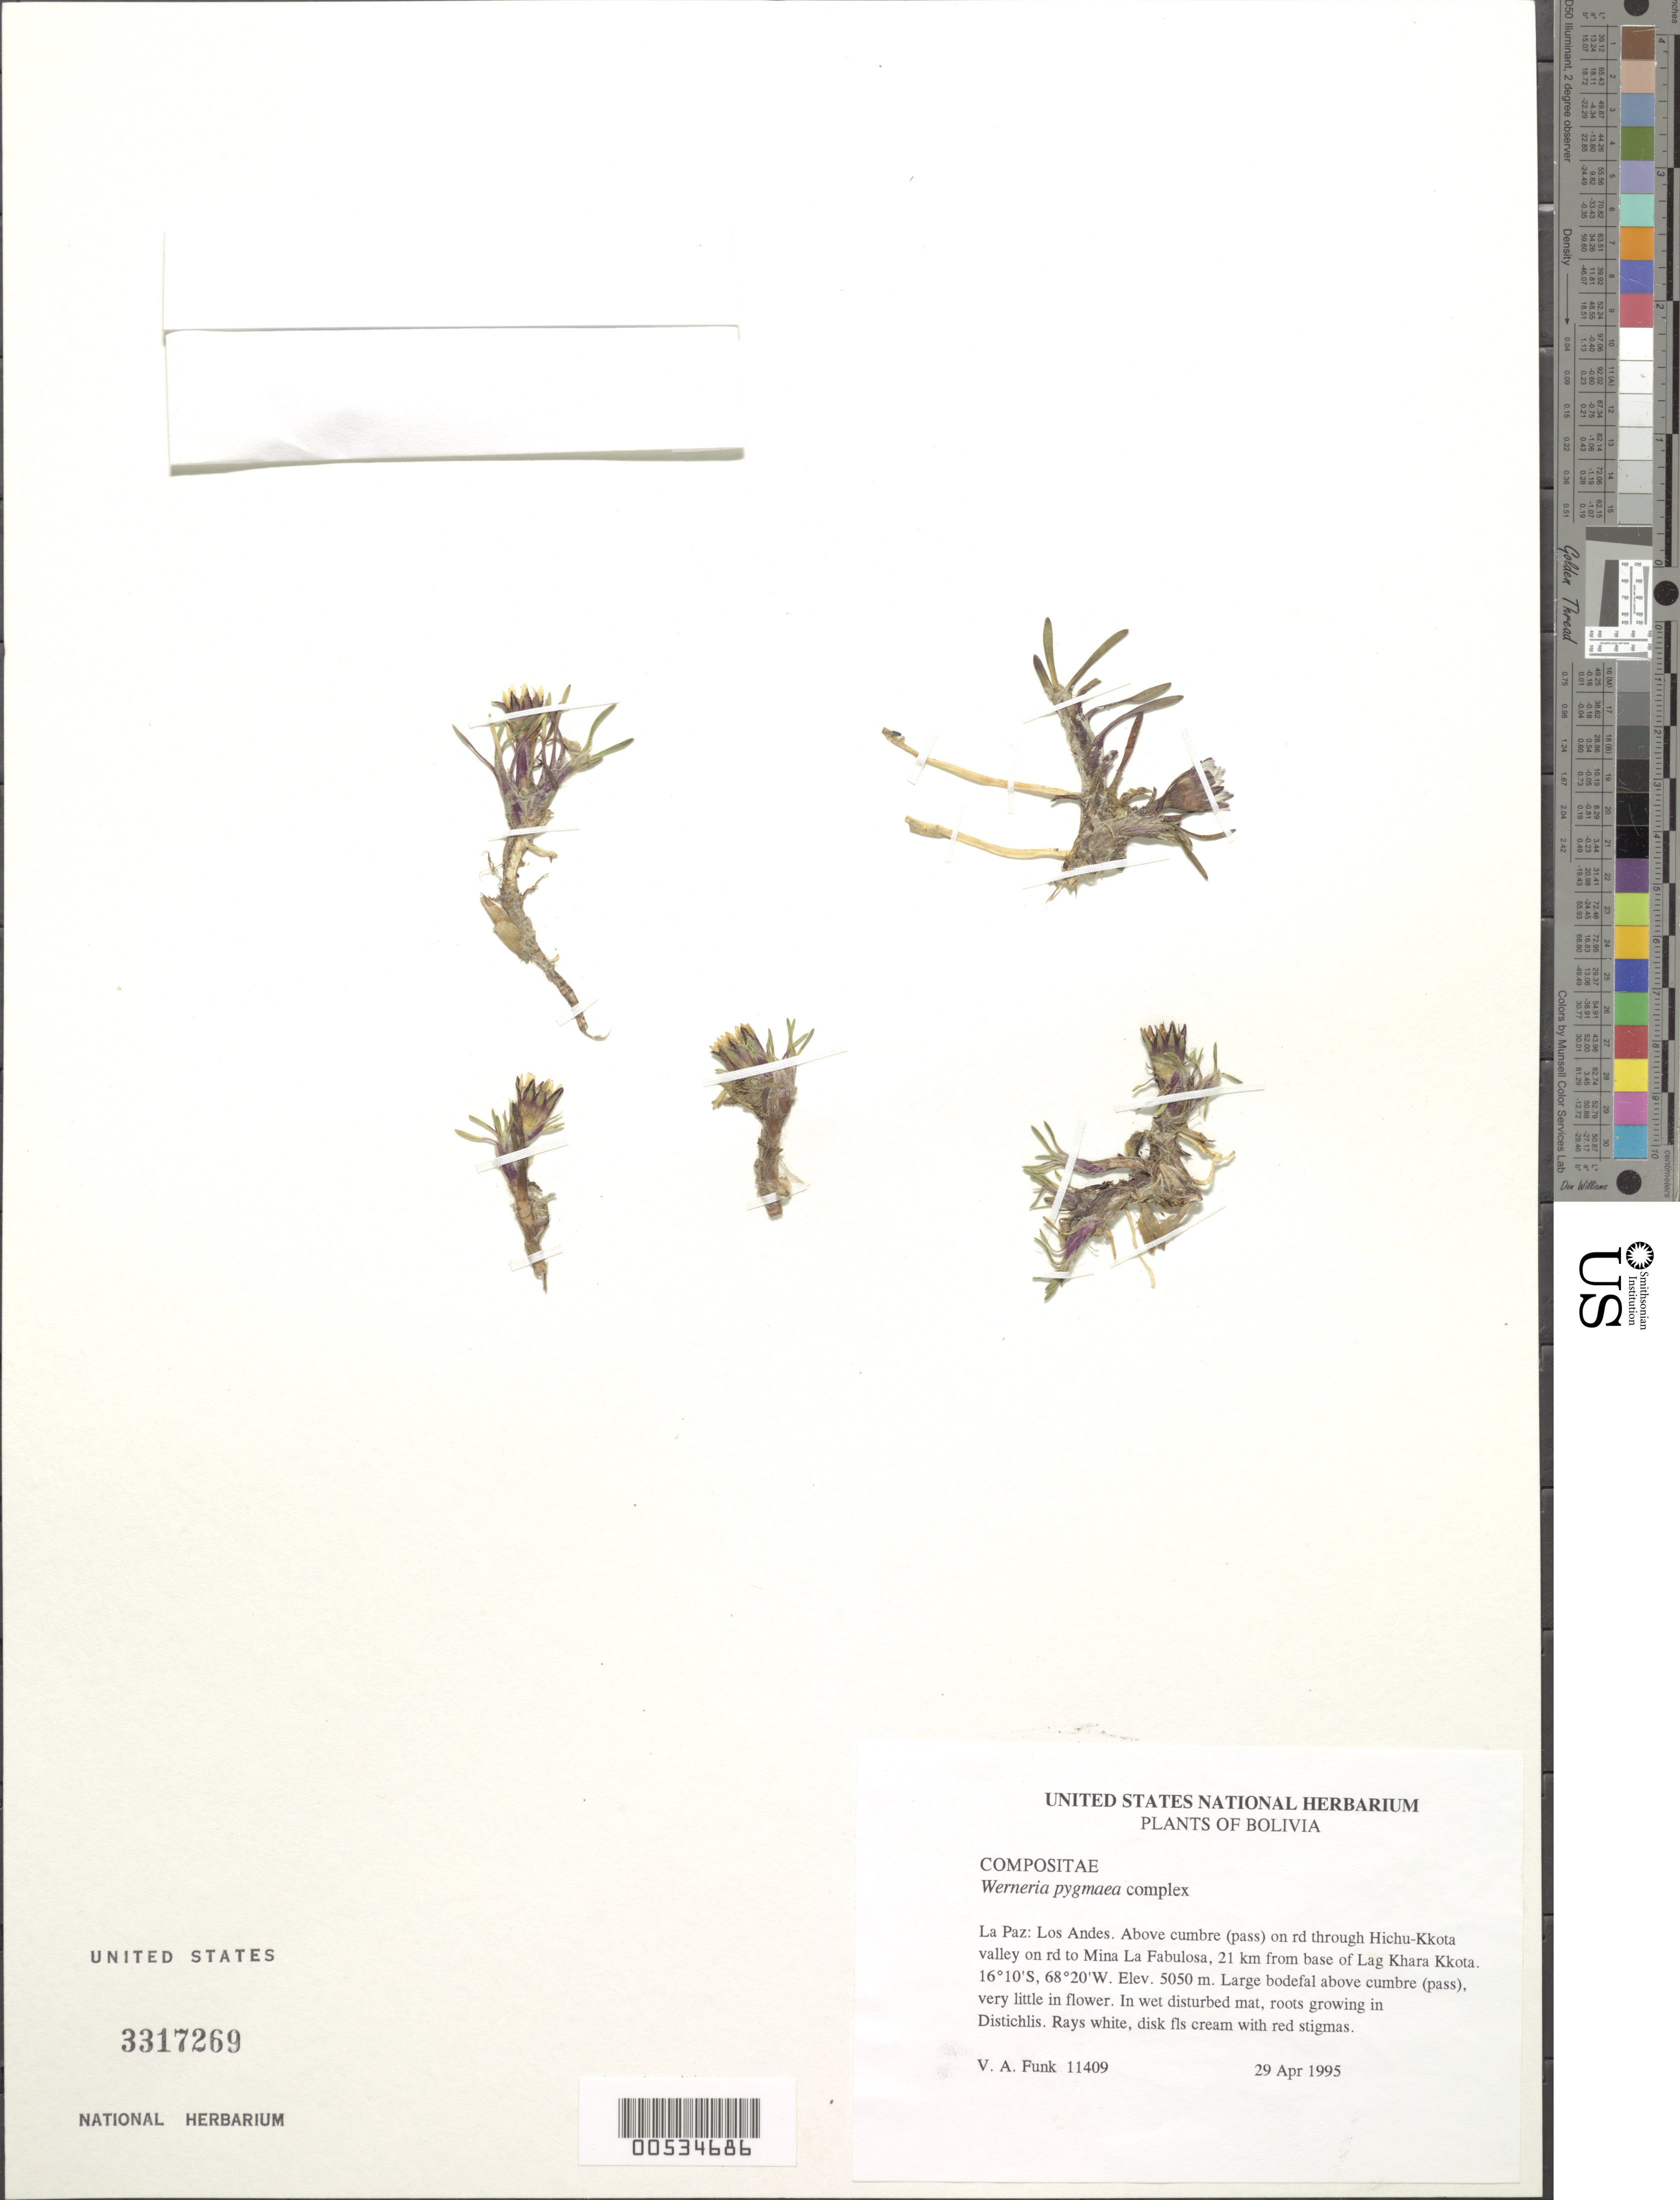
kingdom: Plantae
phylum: Tracheophyta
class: Magnoliopsida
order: Asterales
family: Asteraceae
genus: Werneria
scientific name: Werneria microphylla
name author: H. Beltrán & S. Leiva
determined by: Calvo, Joel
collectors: V. Funk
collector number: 11409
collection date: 1995-04-29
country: Bolivia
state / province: La Paz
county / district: Los Andes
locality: Hichu-Kkota valley, above cumbre (pass) on rd through Hichu-Kkota valley on rd to Mina La Fabulosa, 21 km from base of Lgn Khara Kkota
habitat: Large bofedal above cumbre (pass)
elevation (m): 5050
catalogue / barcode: US 3317269